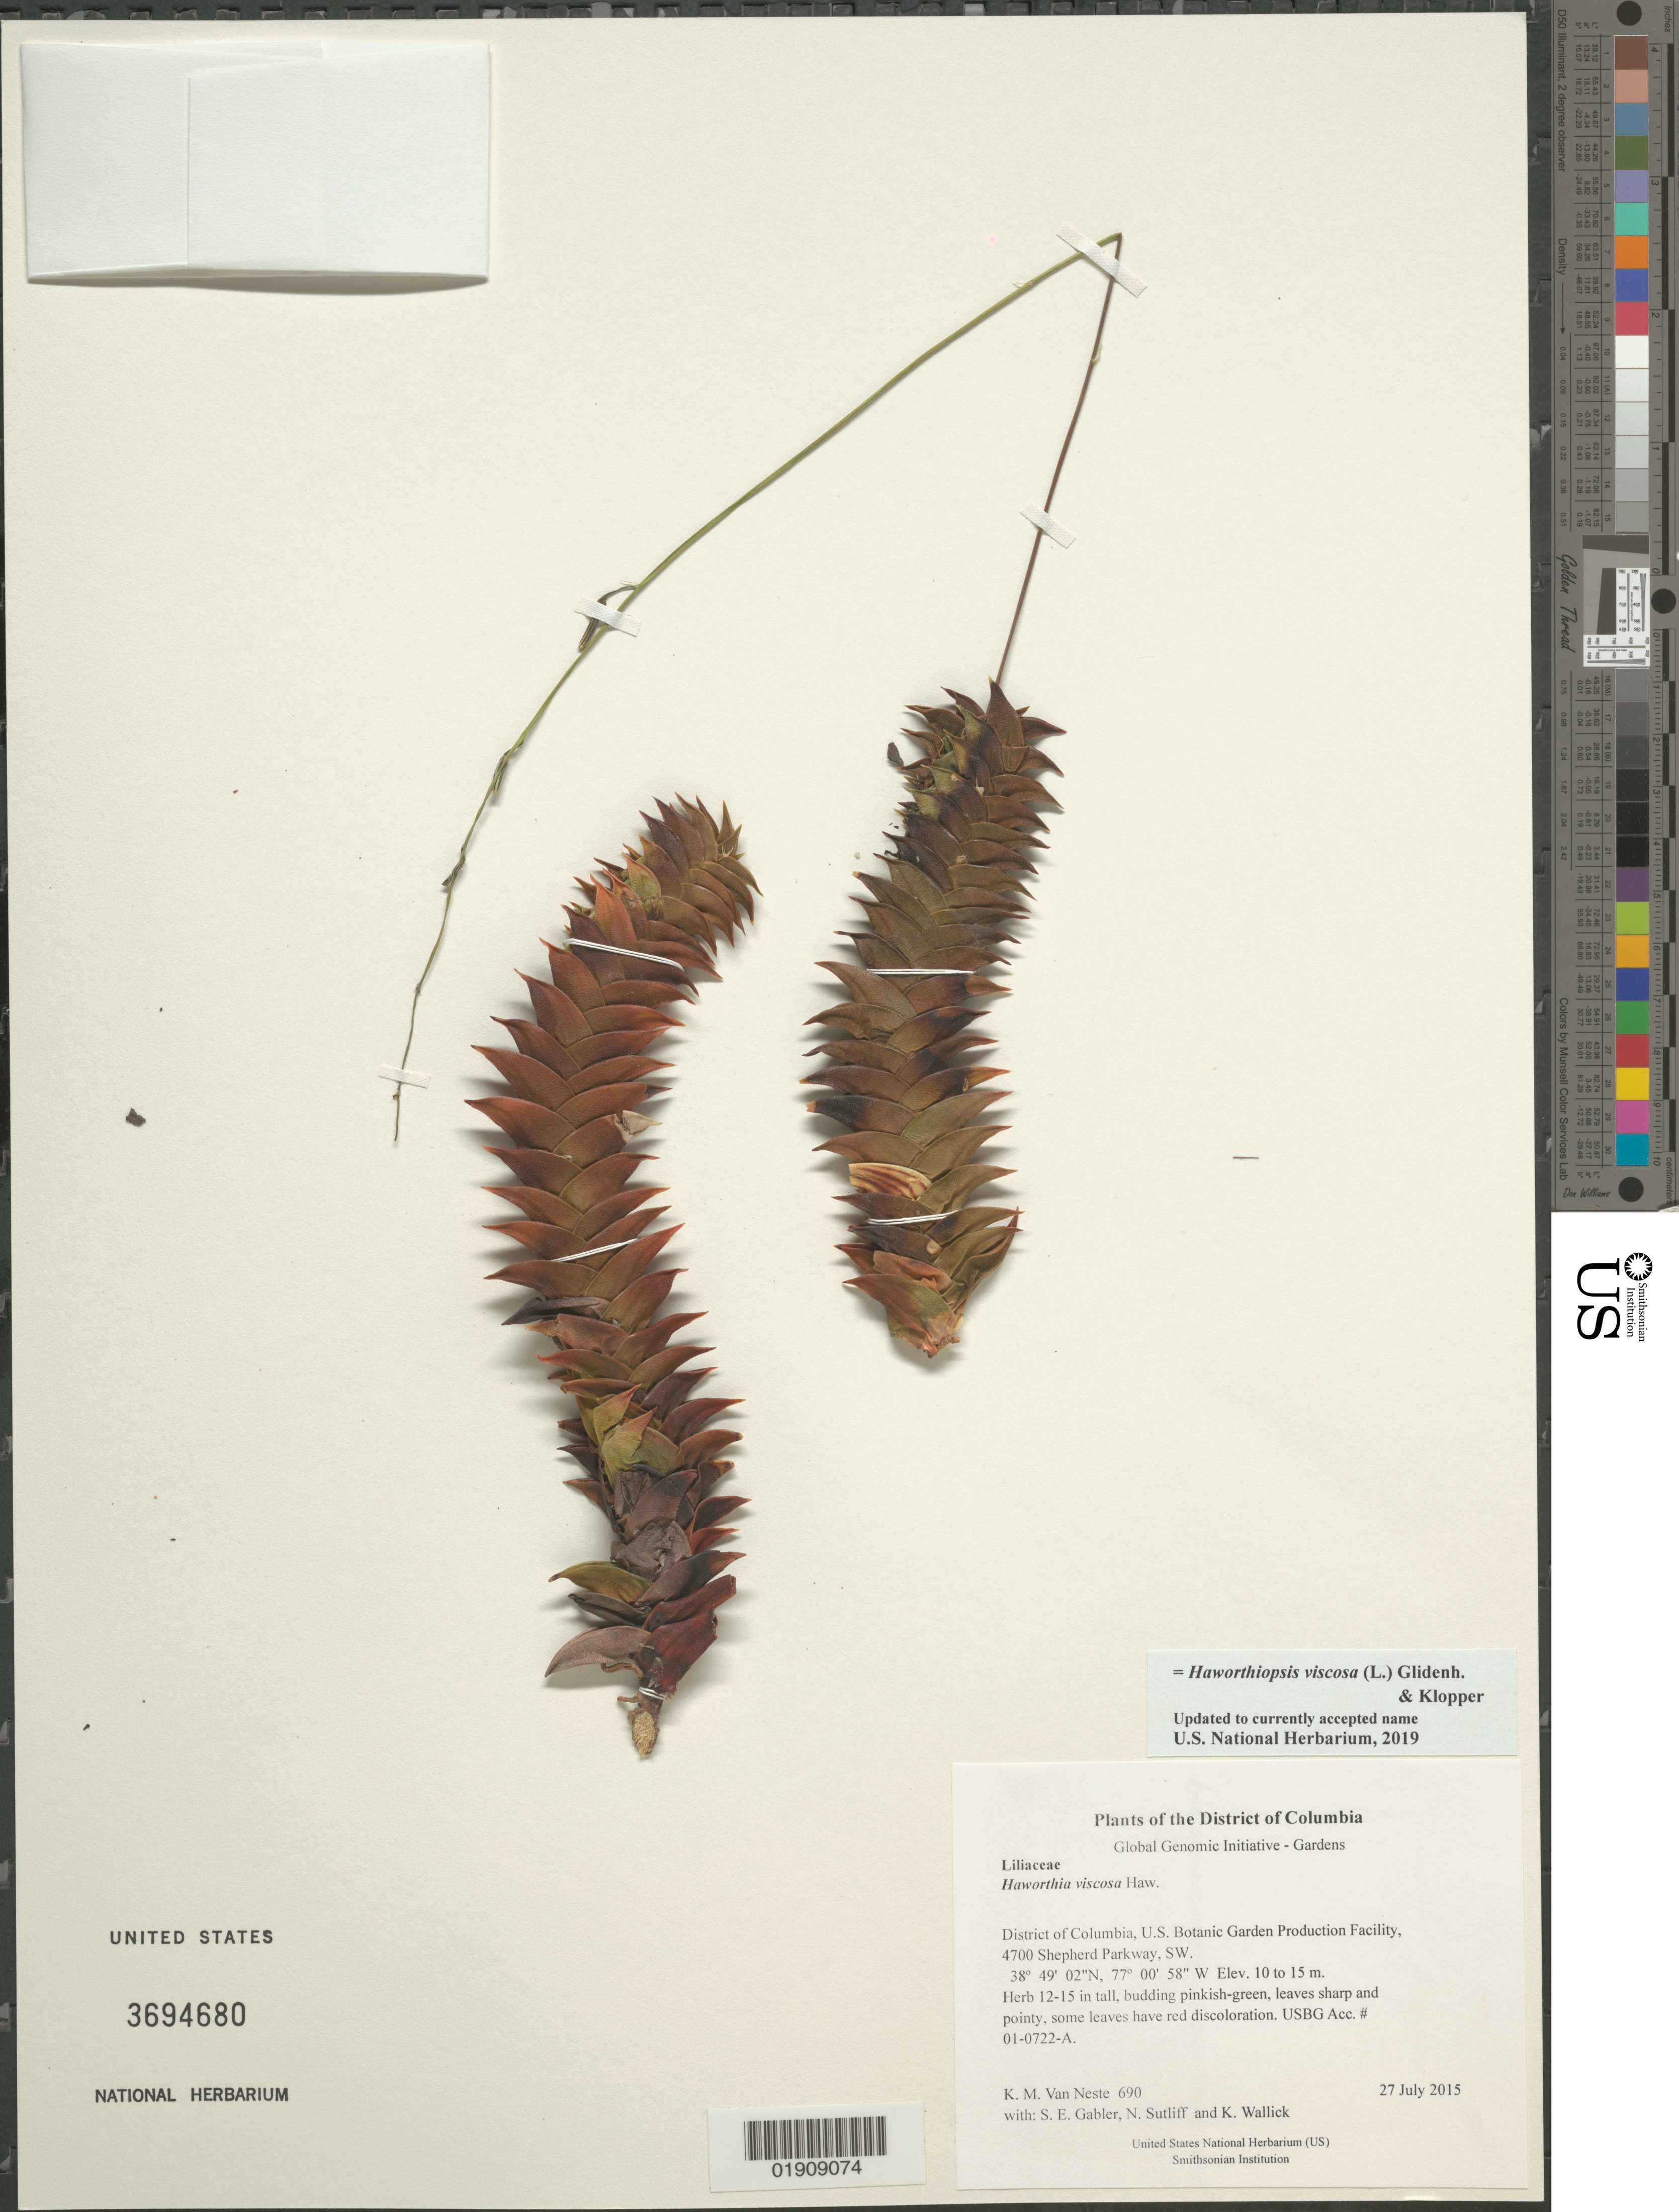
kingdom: Plantae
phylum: Tracheophyta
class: Liliopsida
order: Asparagales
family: Asphodelaceae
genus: Haworthia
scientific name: Haworthia viscosa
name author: Haw.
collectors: K. M. Van Neste, S. E. Gabler, N. Sutliff & K. Wallick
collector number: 690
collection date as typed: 27 July 2015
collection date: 2015-07-27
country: United States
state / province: District of Columbia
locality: U.S. Botanic Garden Production Facility, 4700 Shepherd Parkway, SW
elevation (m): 10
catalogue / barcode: US 3694680